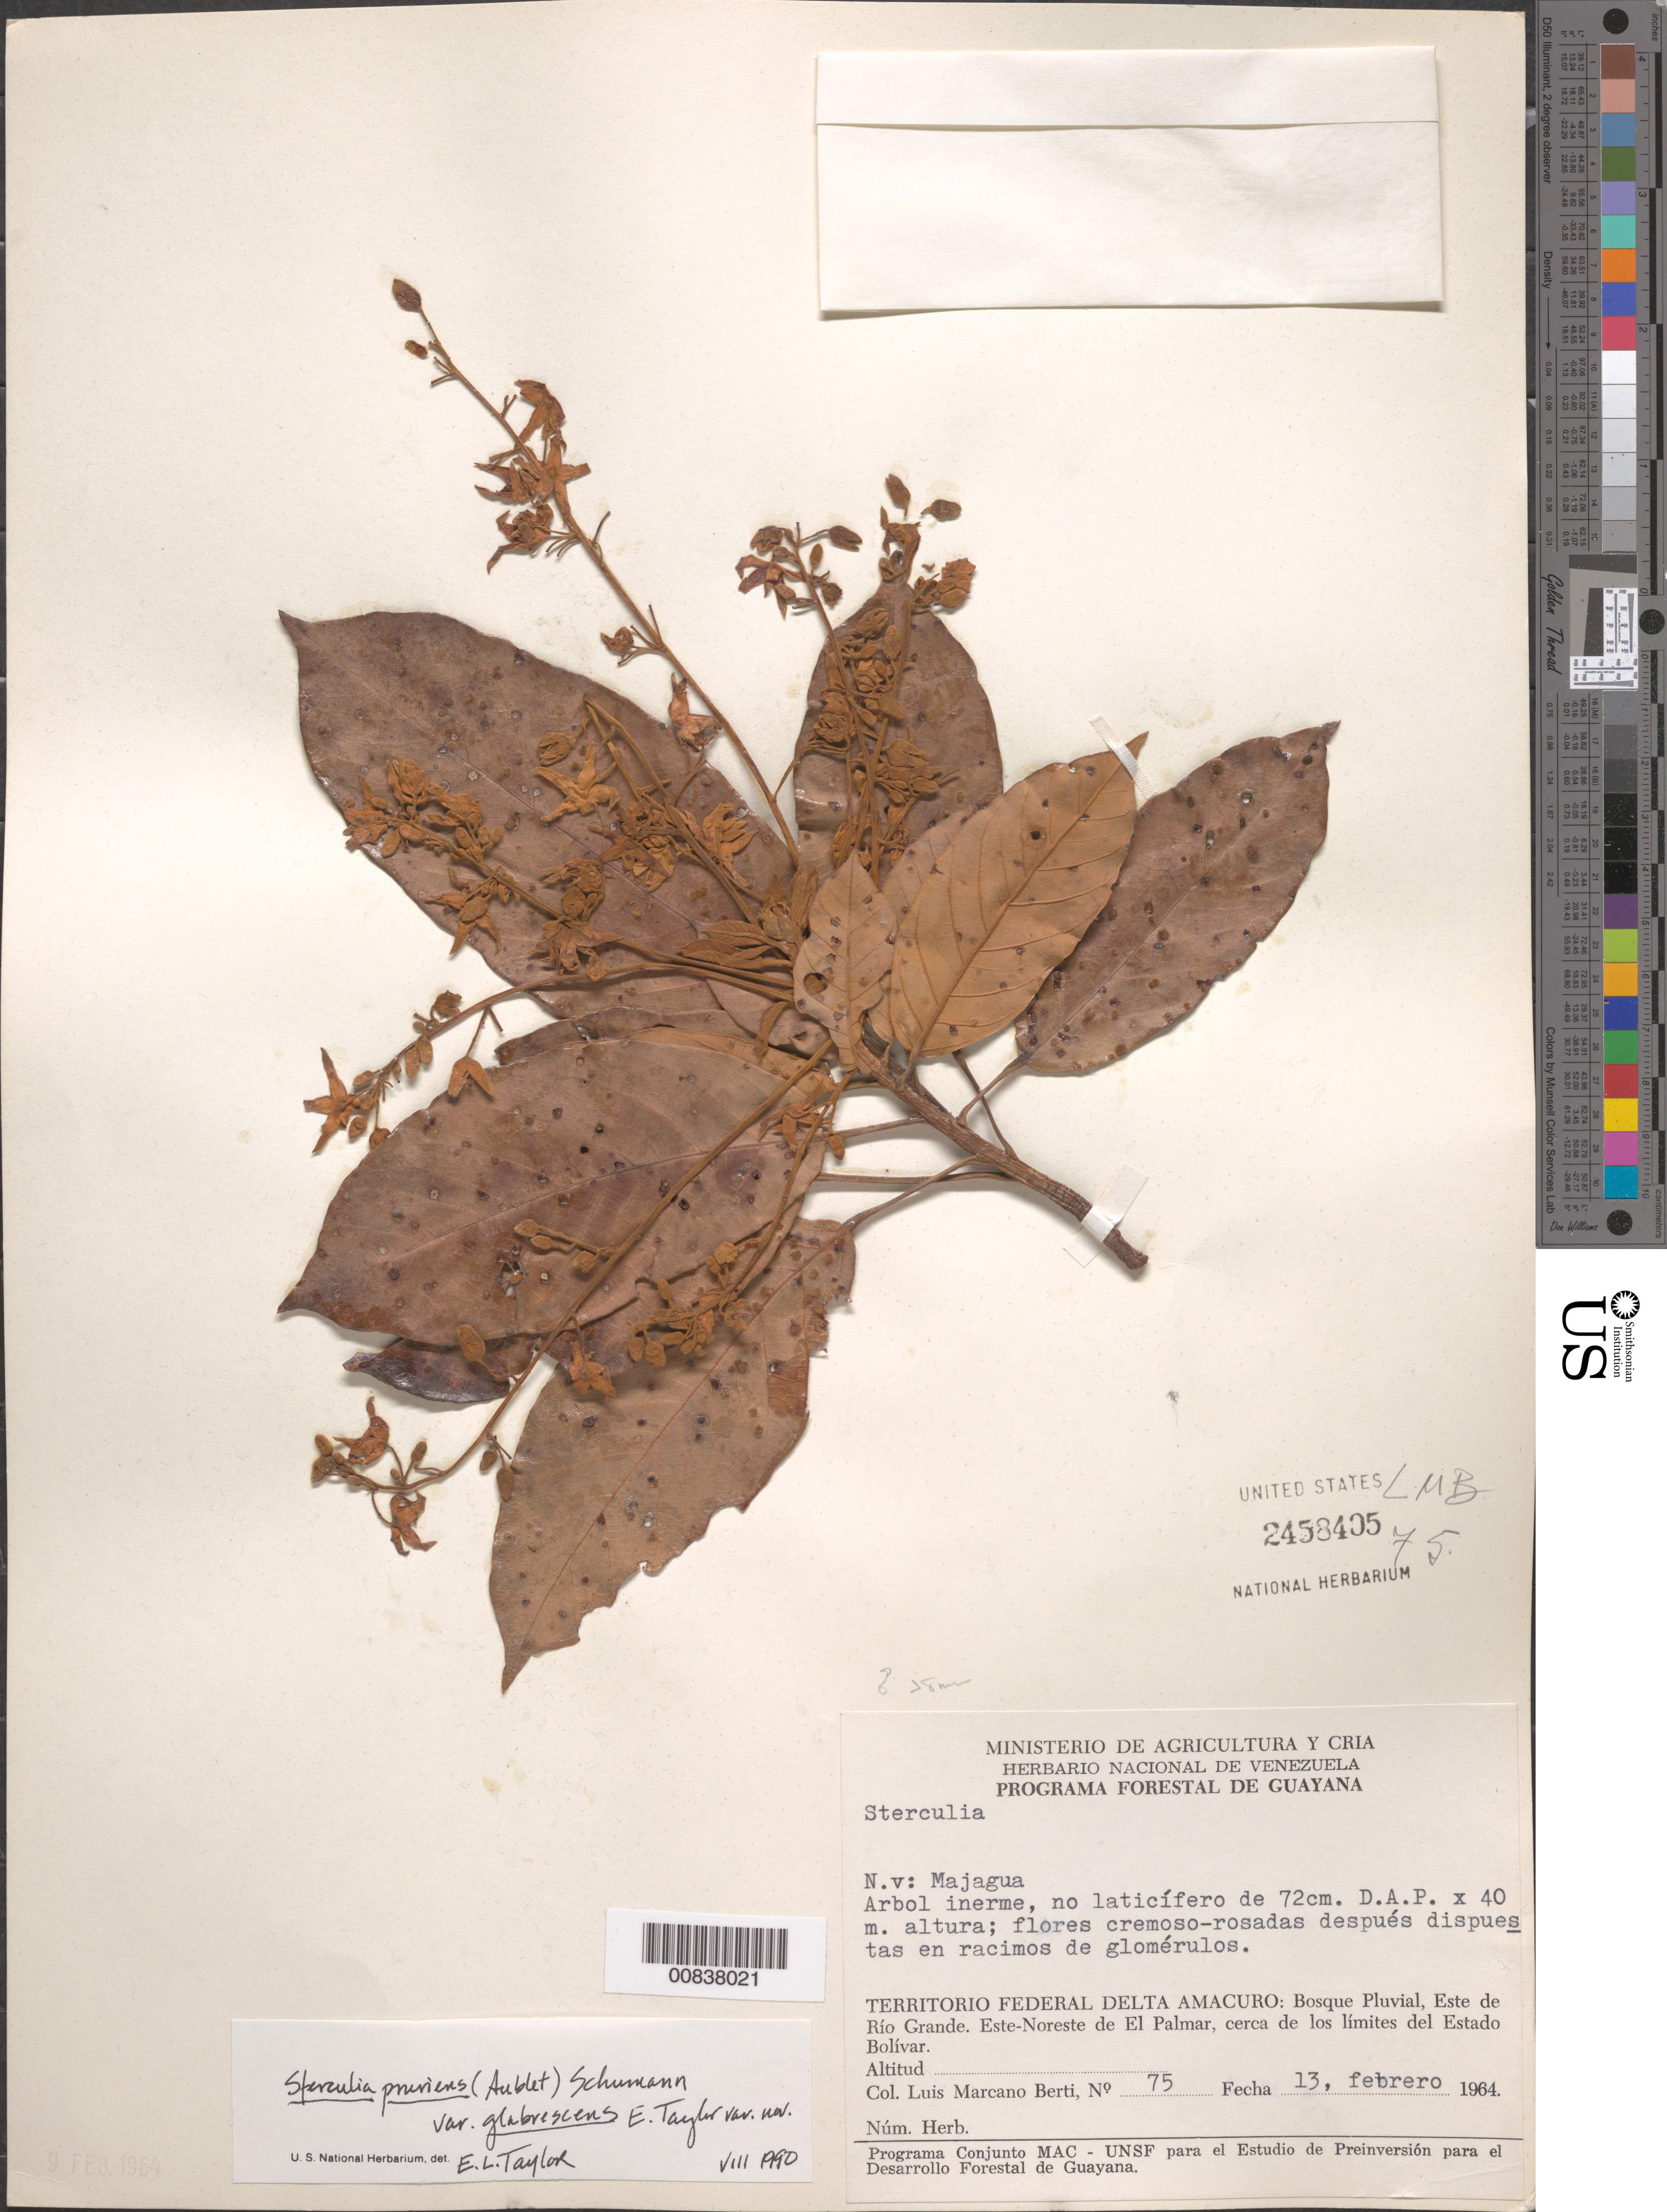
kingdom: Plantae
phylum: Tracheophyta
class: Magnoliopsida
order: Malvales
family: Malvaceae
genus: Sterculia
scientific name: Sterculia pruriens var. glabrescens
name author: E.L. Taylor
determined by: Taylor, E. L.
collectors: L. Marcano-Berti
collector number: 75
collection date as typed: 13-Feb-64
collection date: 1964-02-13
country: Venezuela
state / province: Delta Amacuro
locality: Este de Río Grande, ENE de El Palmar, cerca de los limites del Estado Bolívar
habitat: Bosque pluvial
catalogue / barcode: US 2458405